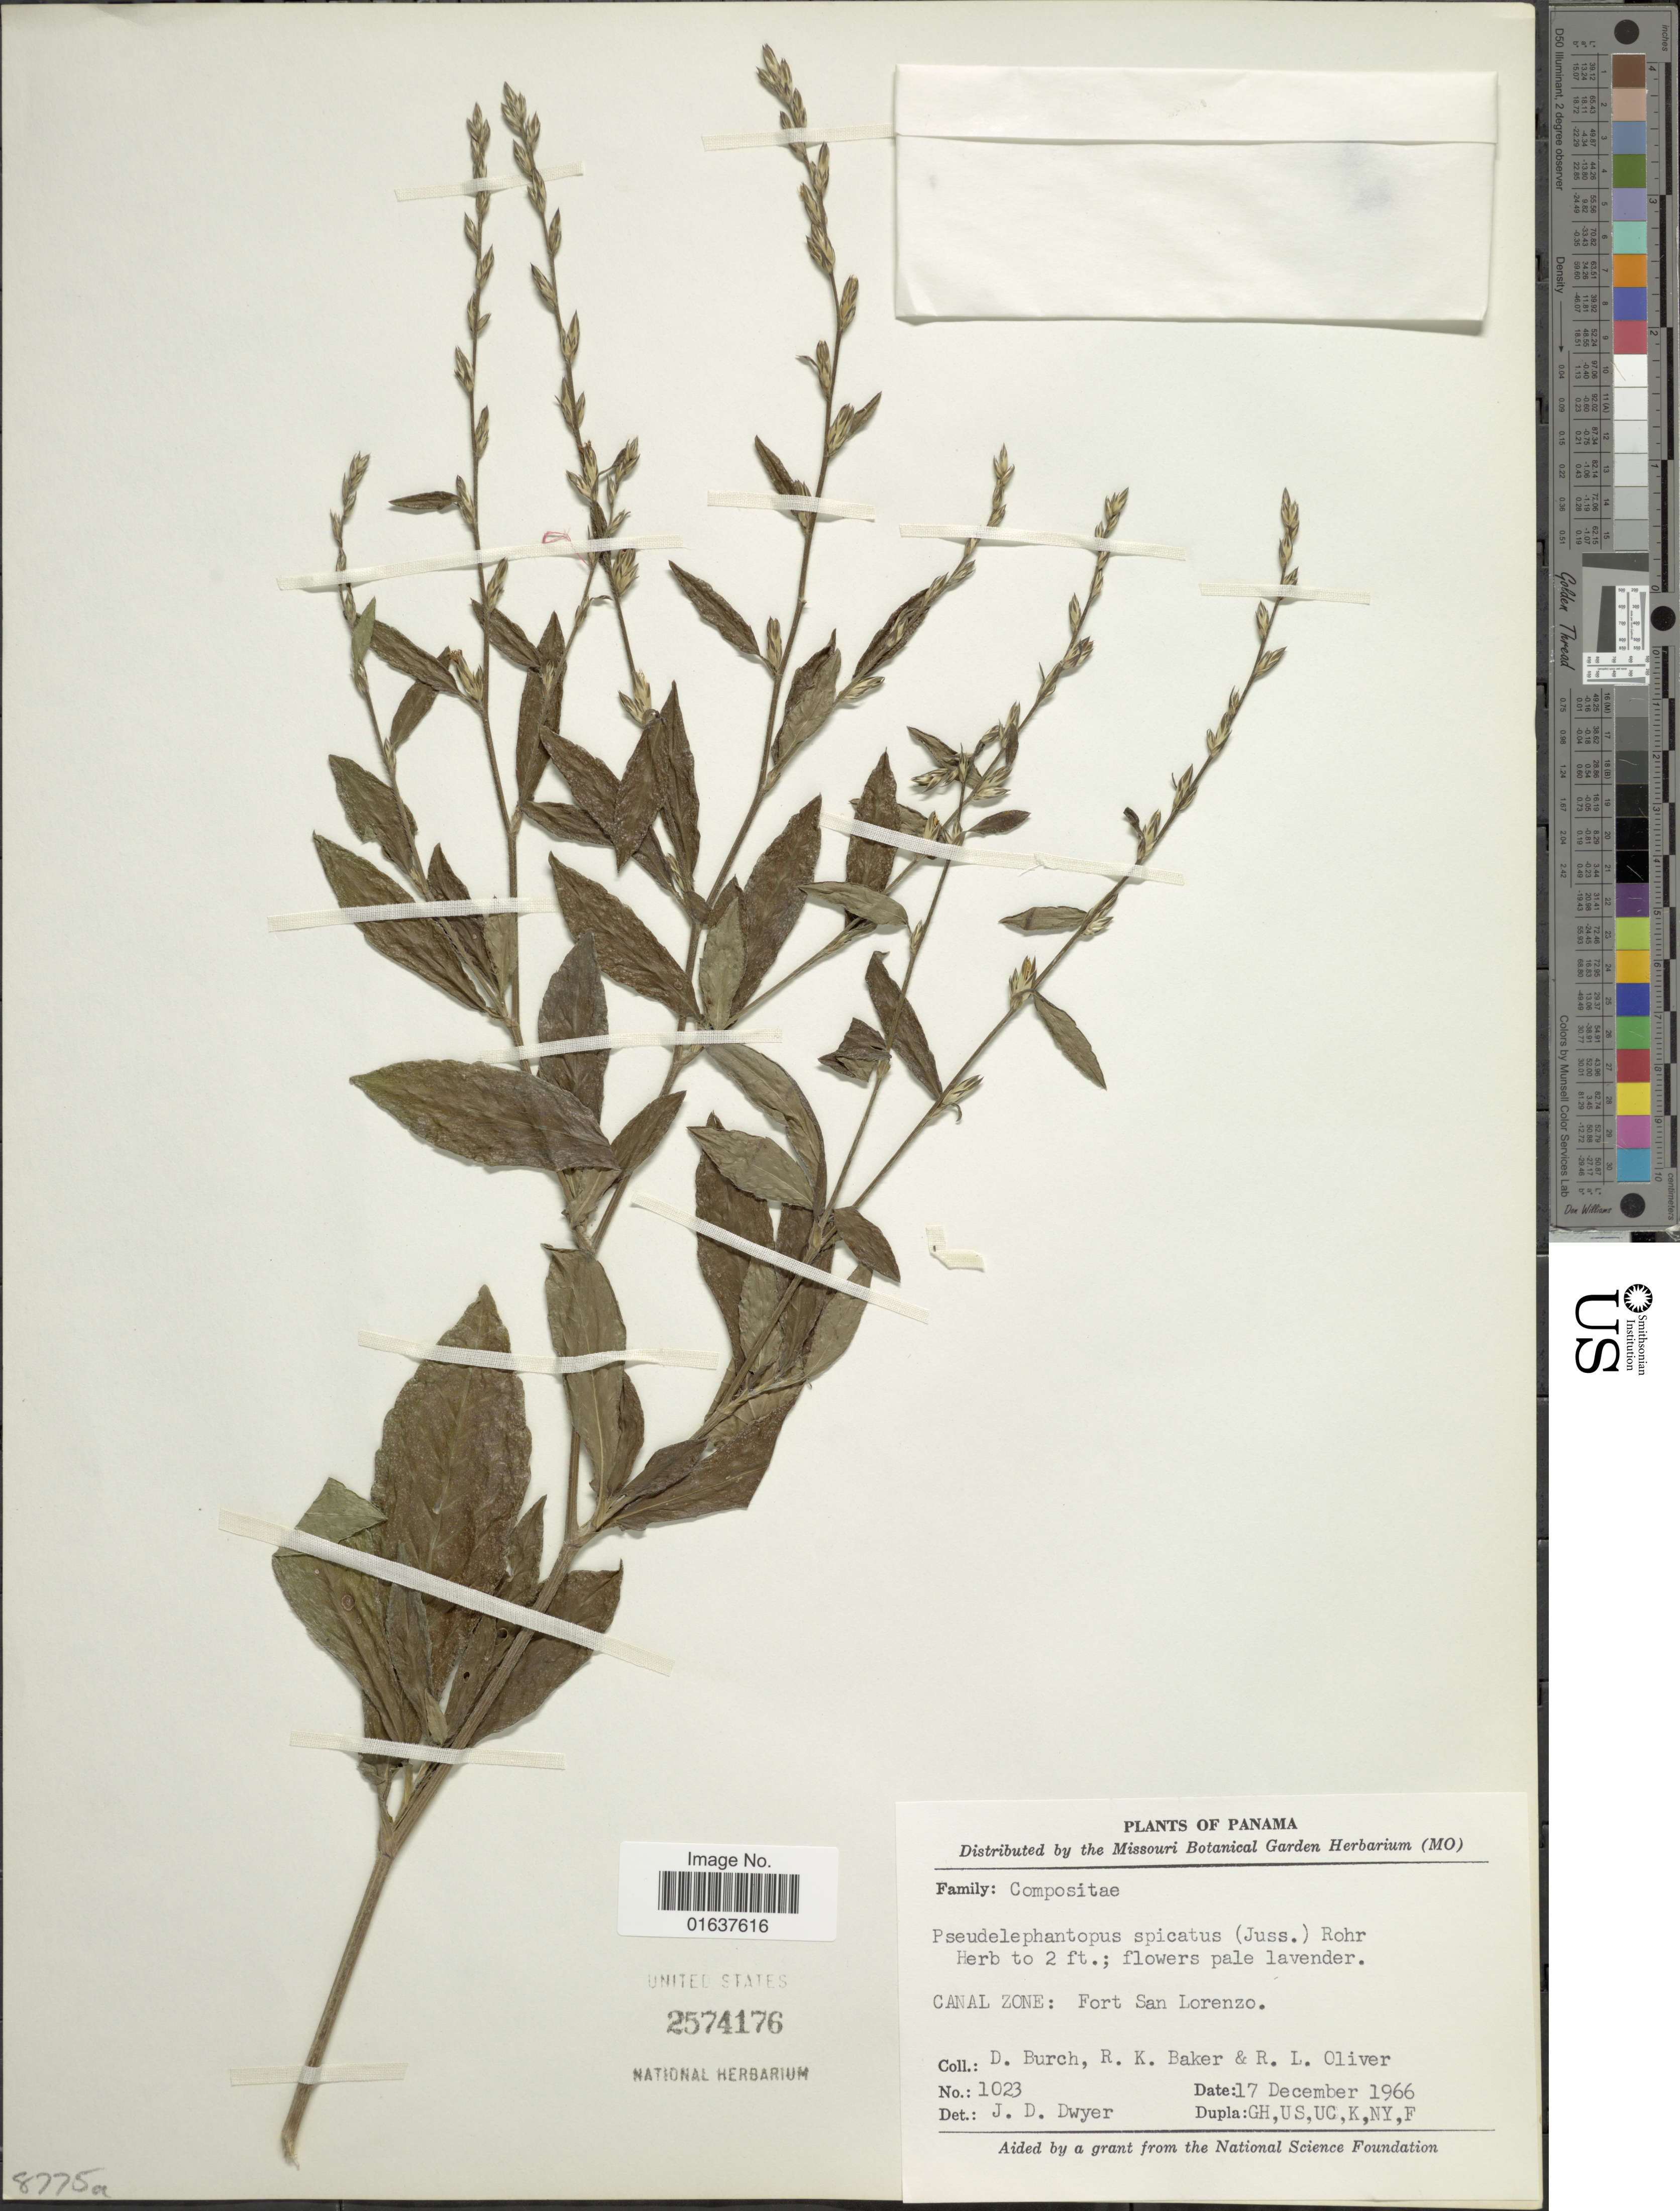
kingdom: Plantae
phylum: Tracheophyta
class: Magnoliopsida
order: Asterales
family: Asteraceae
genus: Pseudelephantopus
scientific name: Pseudelephantopus spicatus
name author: (Juss. ex Aubl.) C.F. Baker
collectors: D. Burch, R. K. Baker & R. Oliver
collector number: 1023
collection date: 1966-12-17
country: Panama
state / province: Colón / Panamá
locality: Canal Zone: Fort San Lorenzo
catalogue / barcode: US 2574176